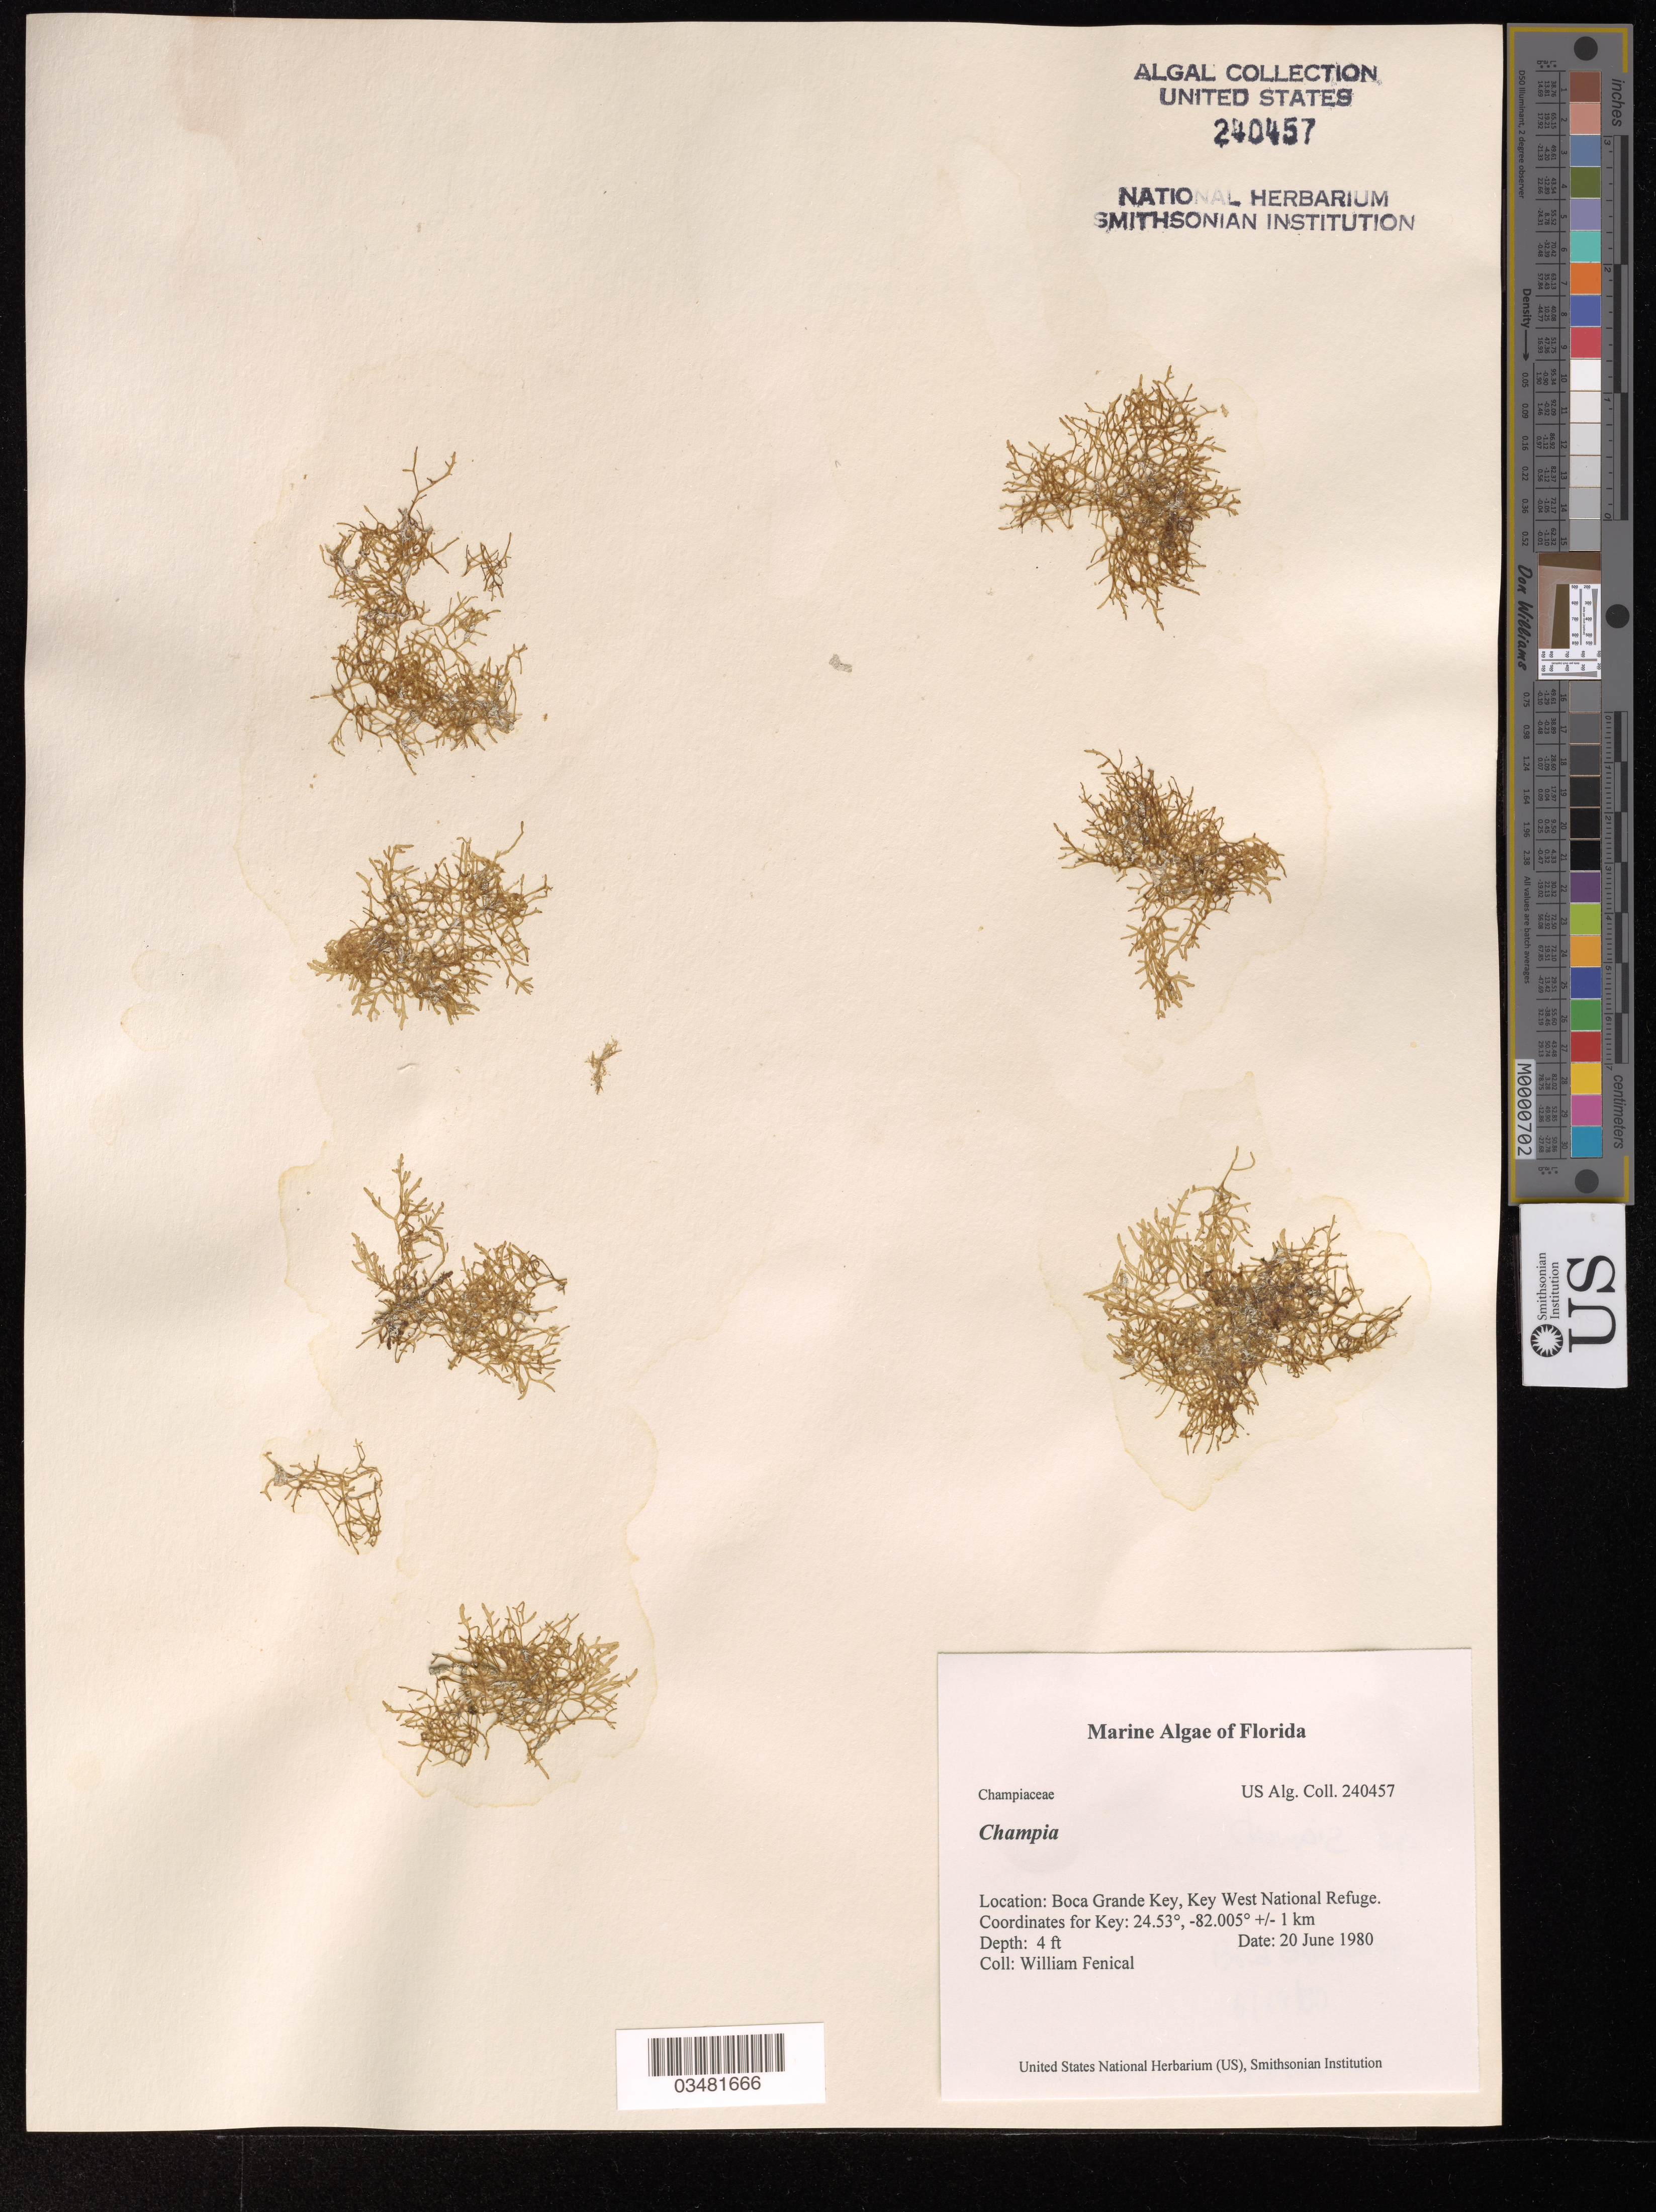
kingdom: Plantae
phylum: Rhodophyta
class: Florideophyceae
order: Rhodymeniales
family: Champiaceae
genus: Champia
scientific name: Champia sp.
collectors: W. Fenical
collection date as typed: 20 Jun 1980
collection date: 1980-06-20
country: United States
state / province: Florida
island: Florida Keys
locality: Boca Grande Key, Key West National Refuge.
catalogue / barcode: US 240457